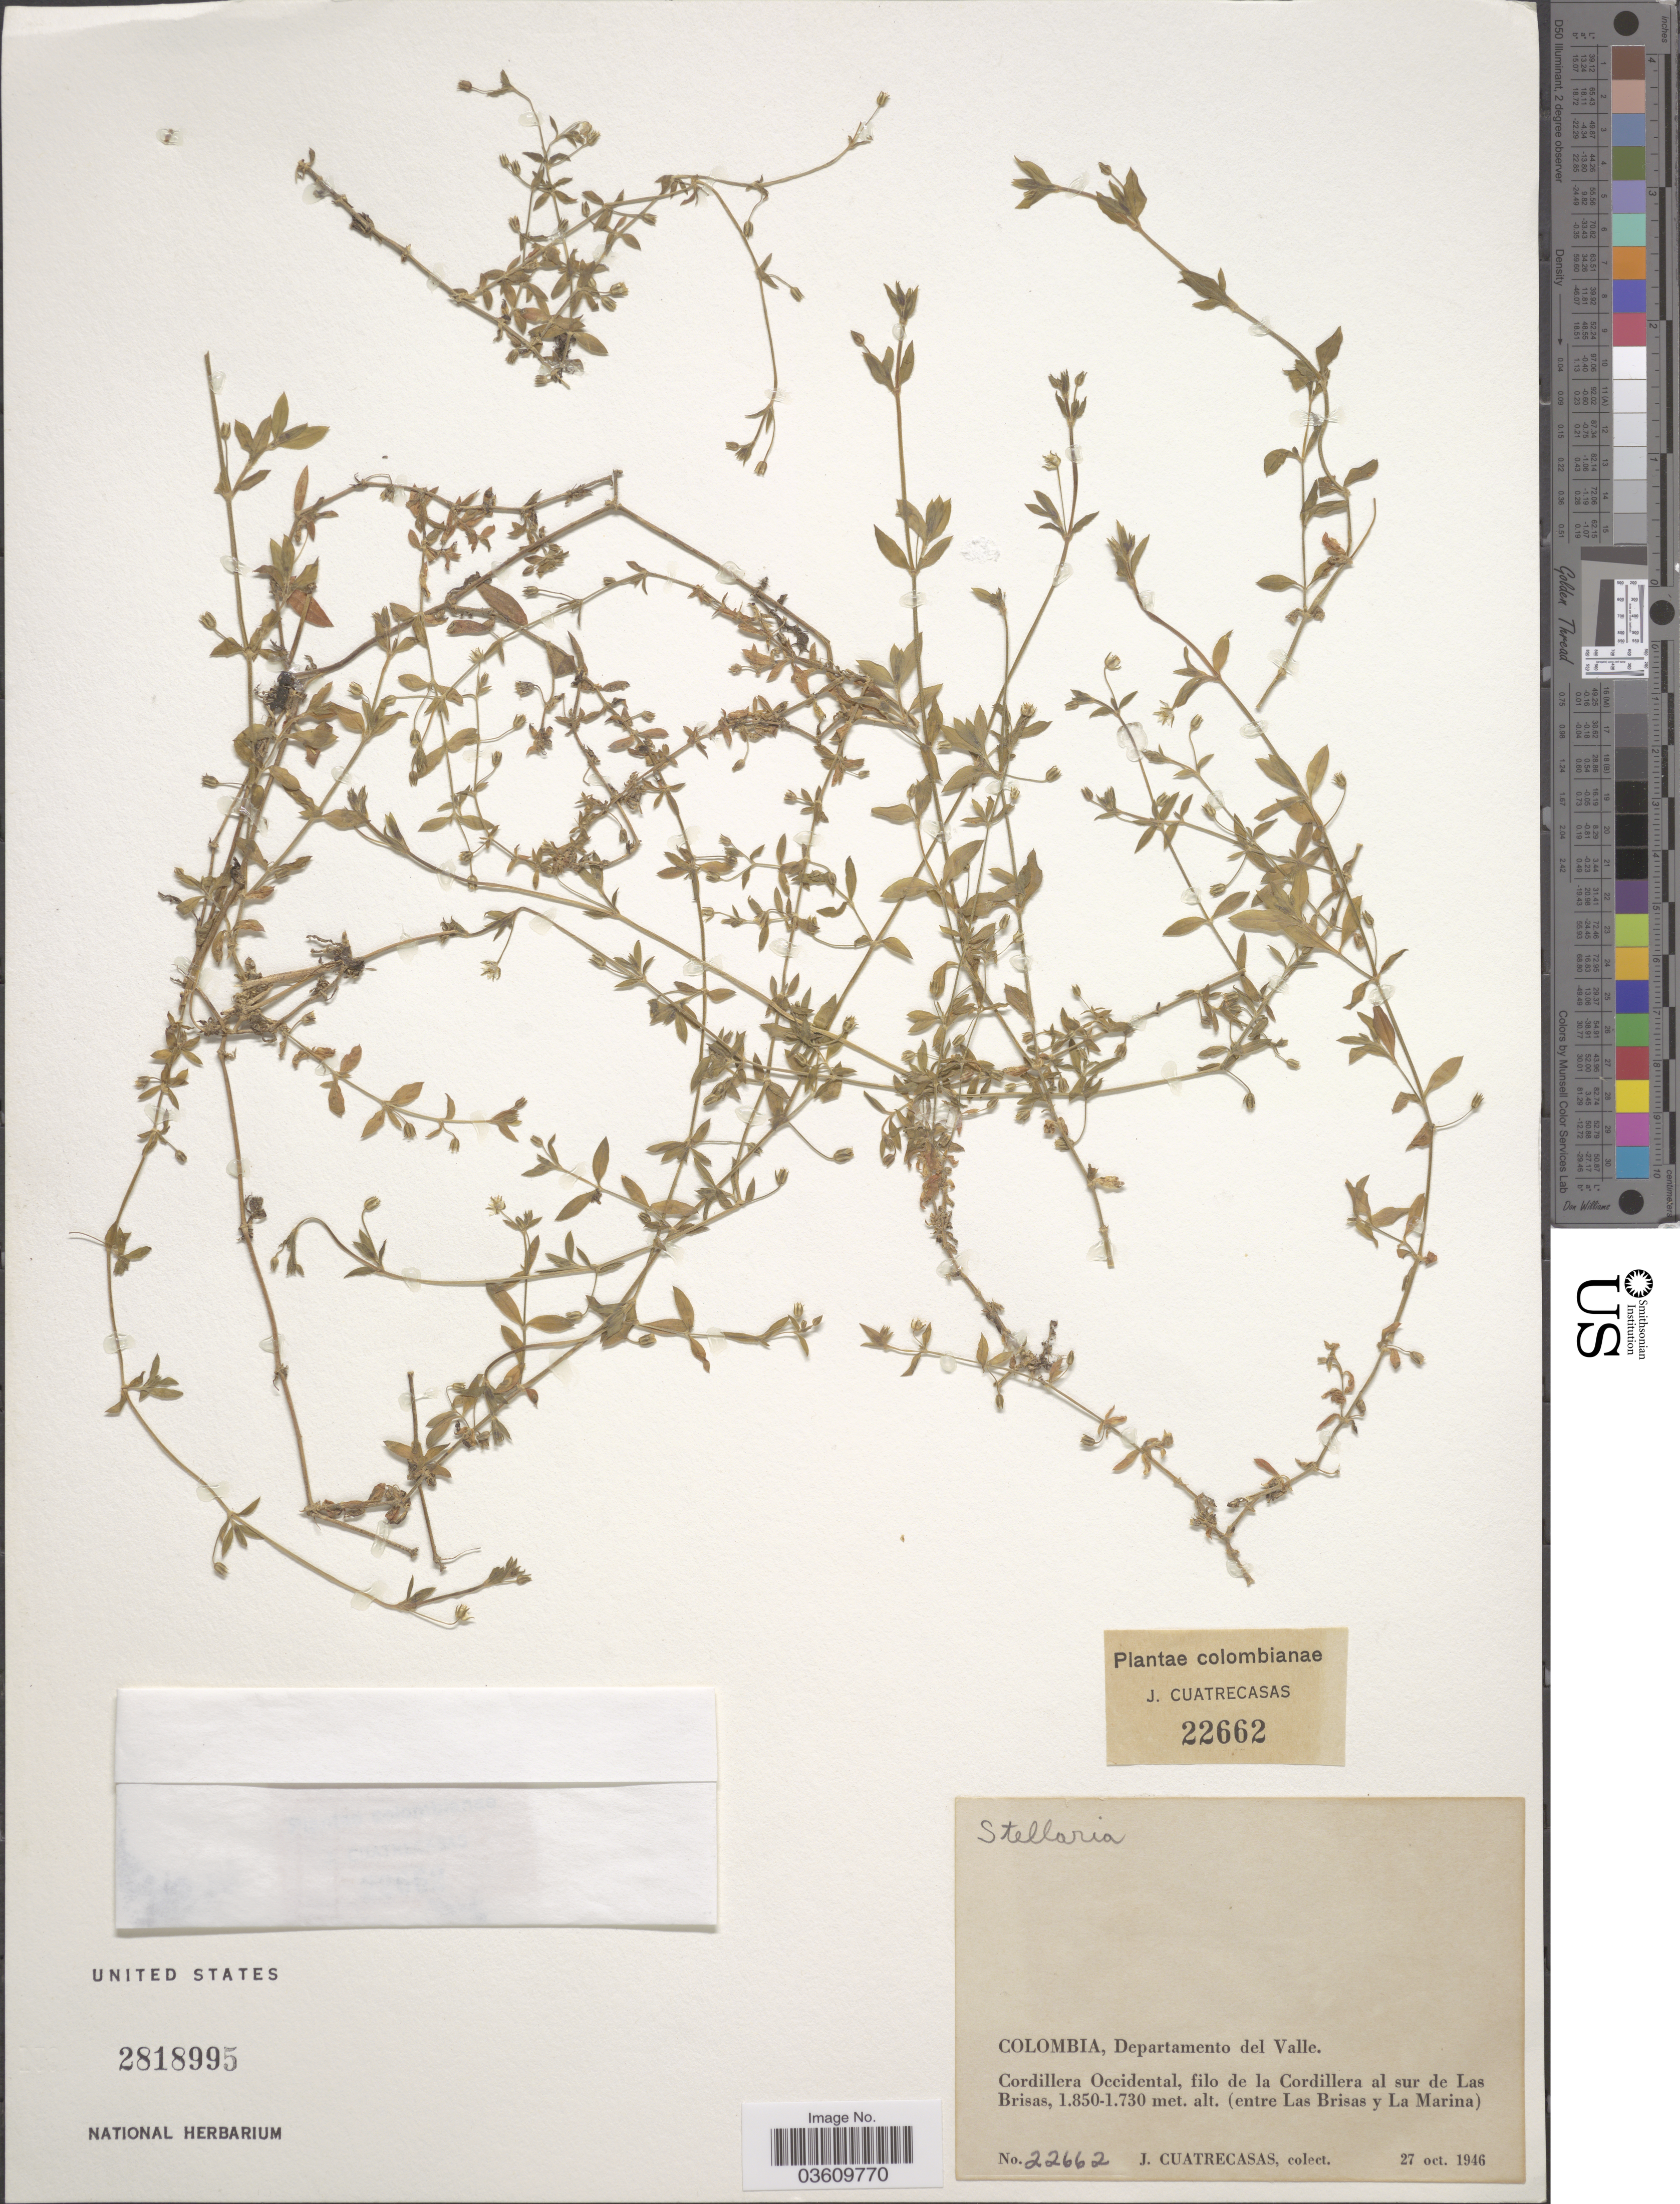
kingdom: Plantae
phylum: Tracheophyta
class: Magnoliopsida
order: Caryophyllales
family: Caryophyllaceae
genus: Stellaria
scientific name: Stellaria sp.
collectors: J. Cuatrecasas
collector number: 22662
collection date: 1946-10-27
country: Colombia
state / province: Valle del Cauca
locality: Departamento del Valle. Cordillera Occidental, filo de la Cordillera al sur de Las Brisas. (Entre Las Brisas y La Marina).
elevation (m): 1730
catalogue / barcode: US 2818995